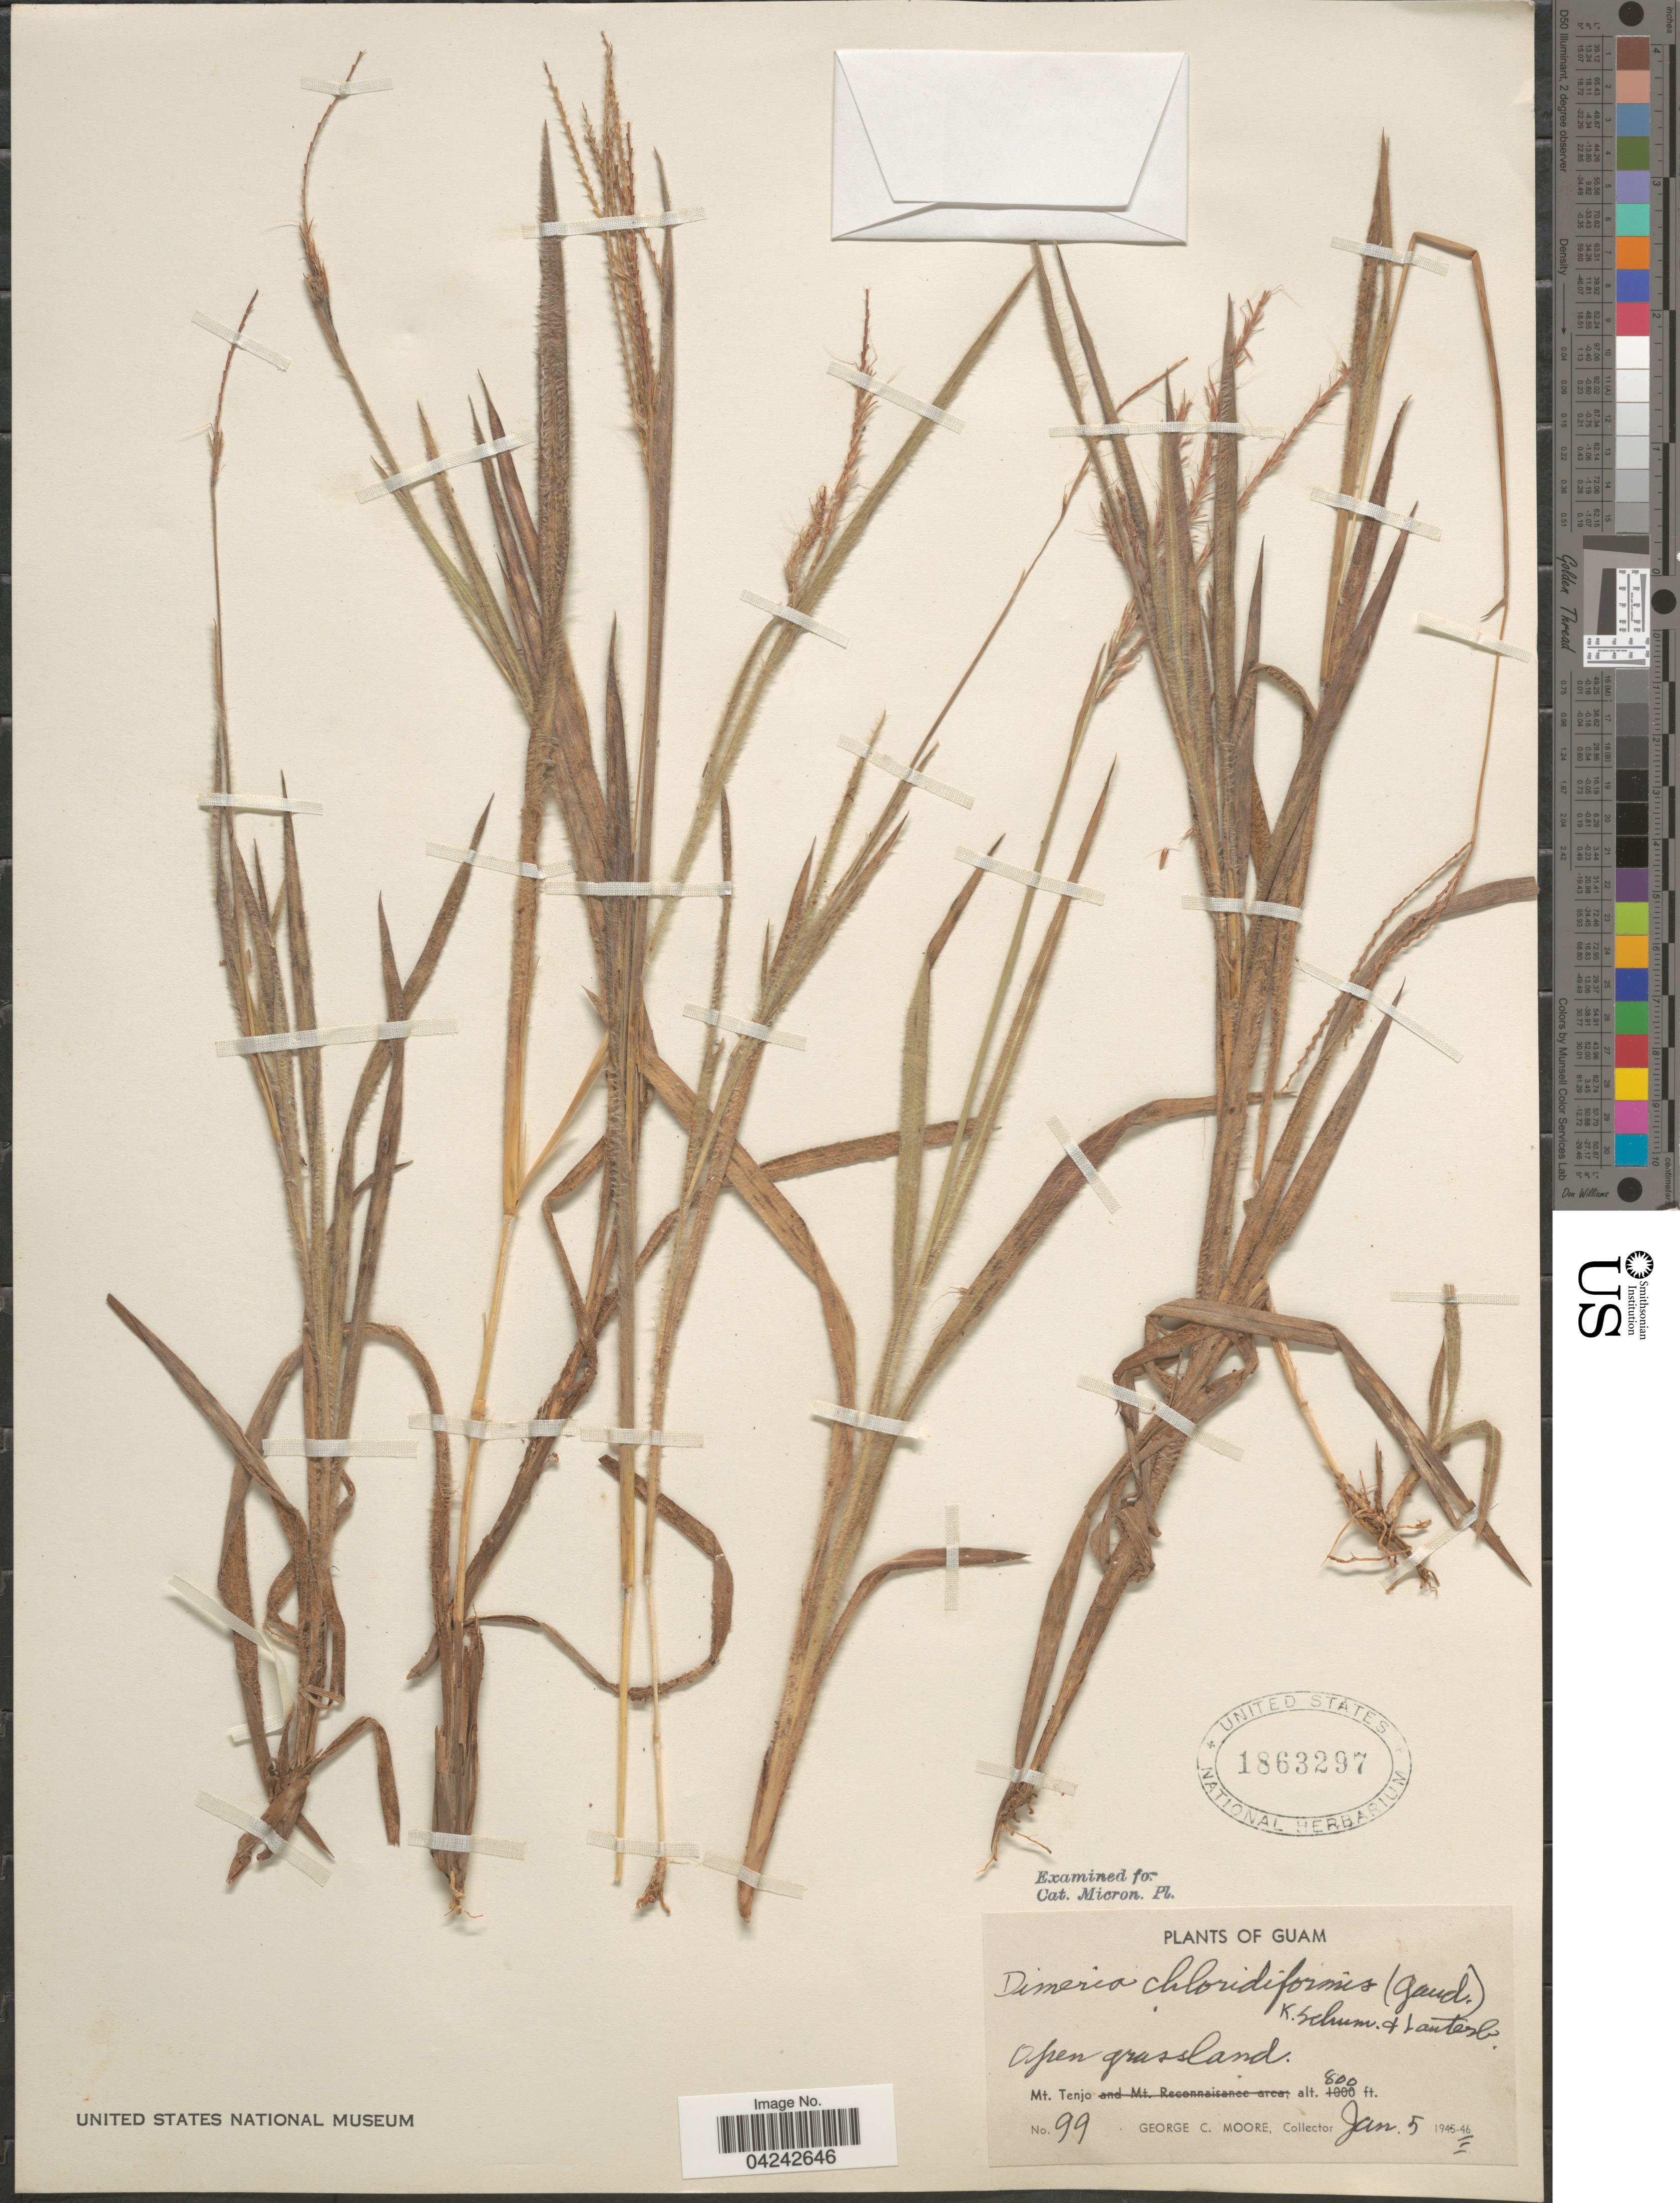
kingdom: Plantae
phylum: Tracheophyta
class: Liliopsida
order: Poales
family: Poaceae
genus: Dimeria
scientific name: Dimeria chloridiformis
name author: (Gaudich.) Schum. & Lauterb.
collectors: G. C. Moore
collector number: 99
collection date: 1946-01-05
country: Guam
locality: Mt. Tenjo.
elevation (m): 244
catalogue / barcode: US 1863297